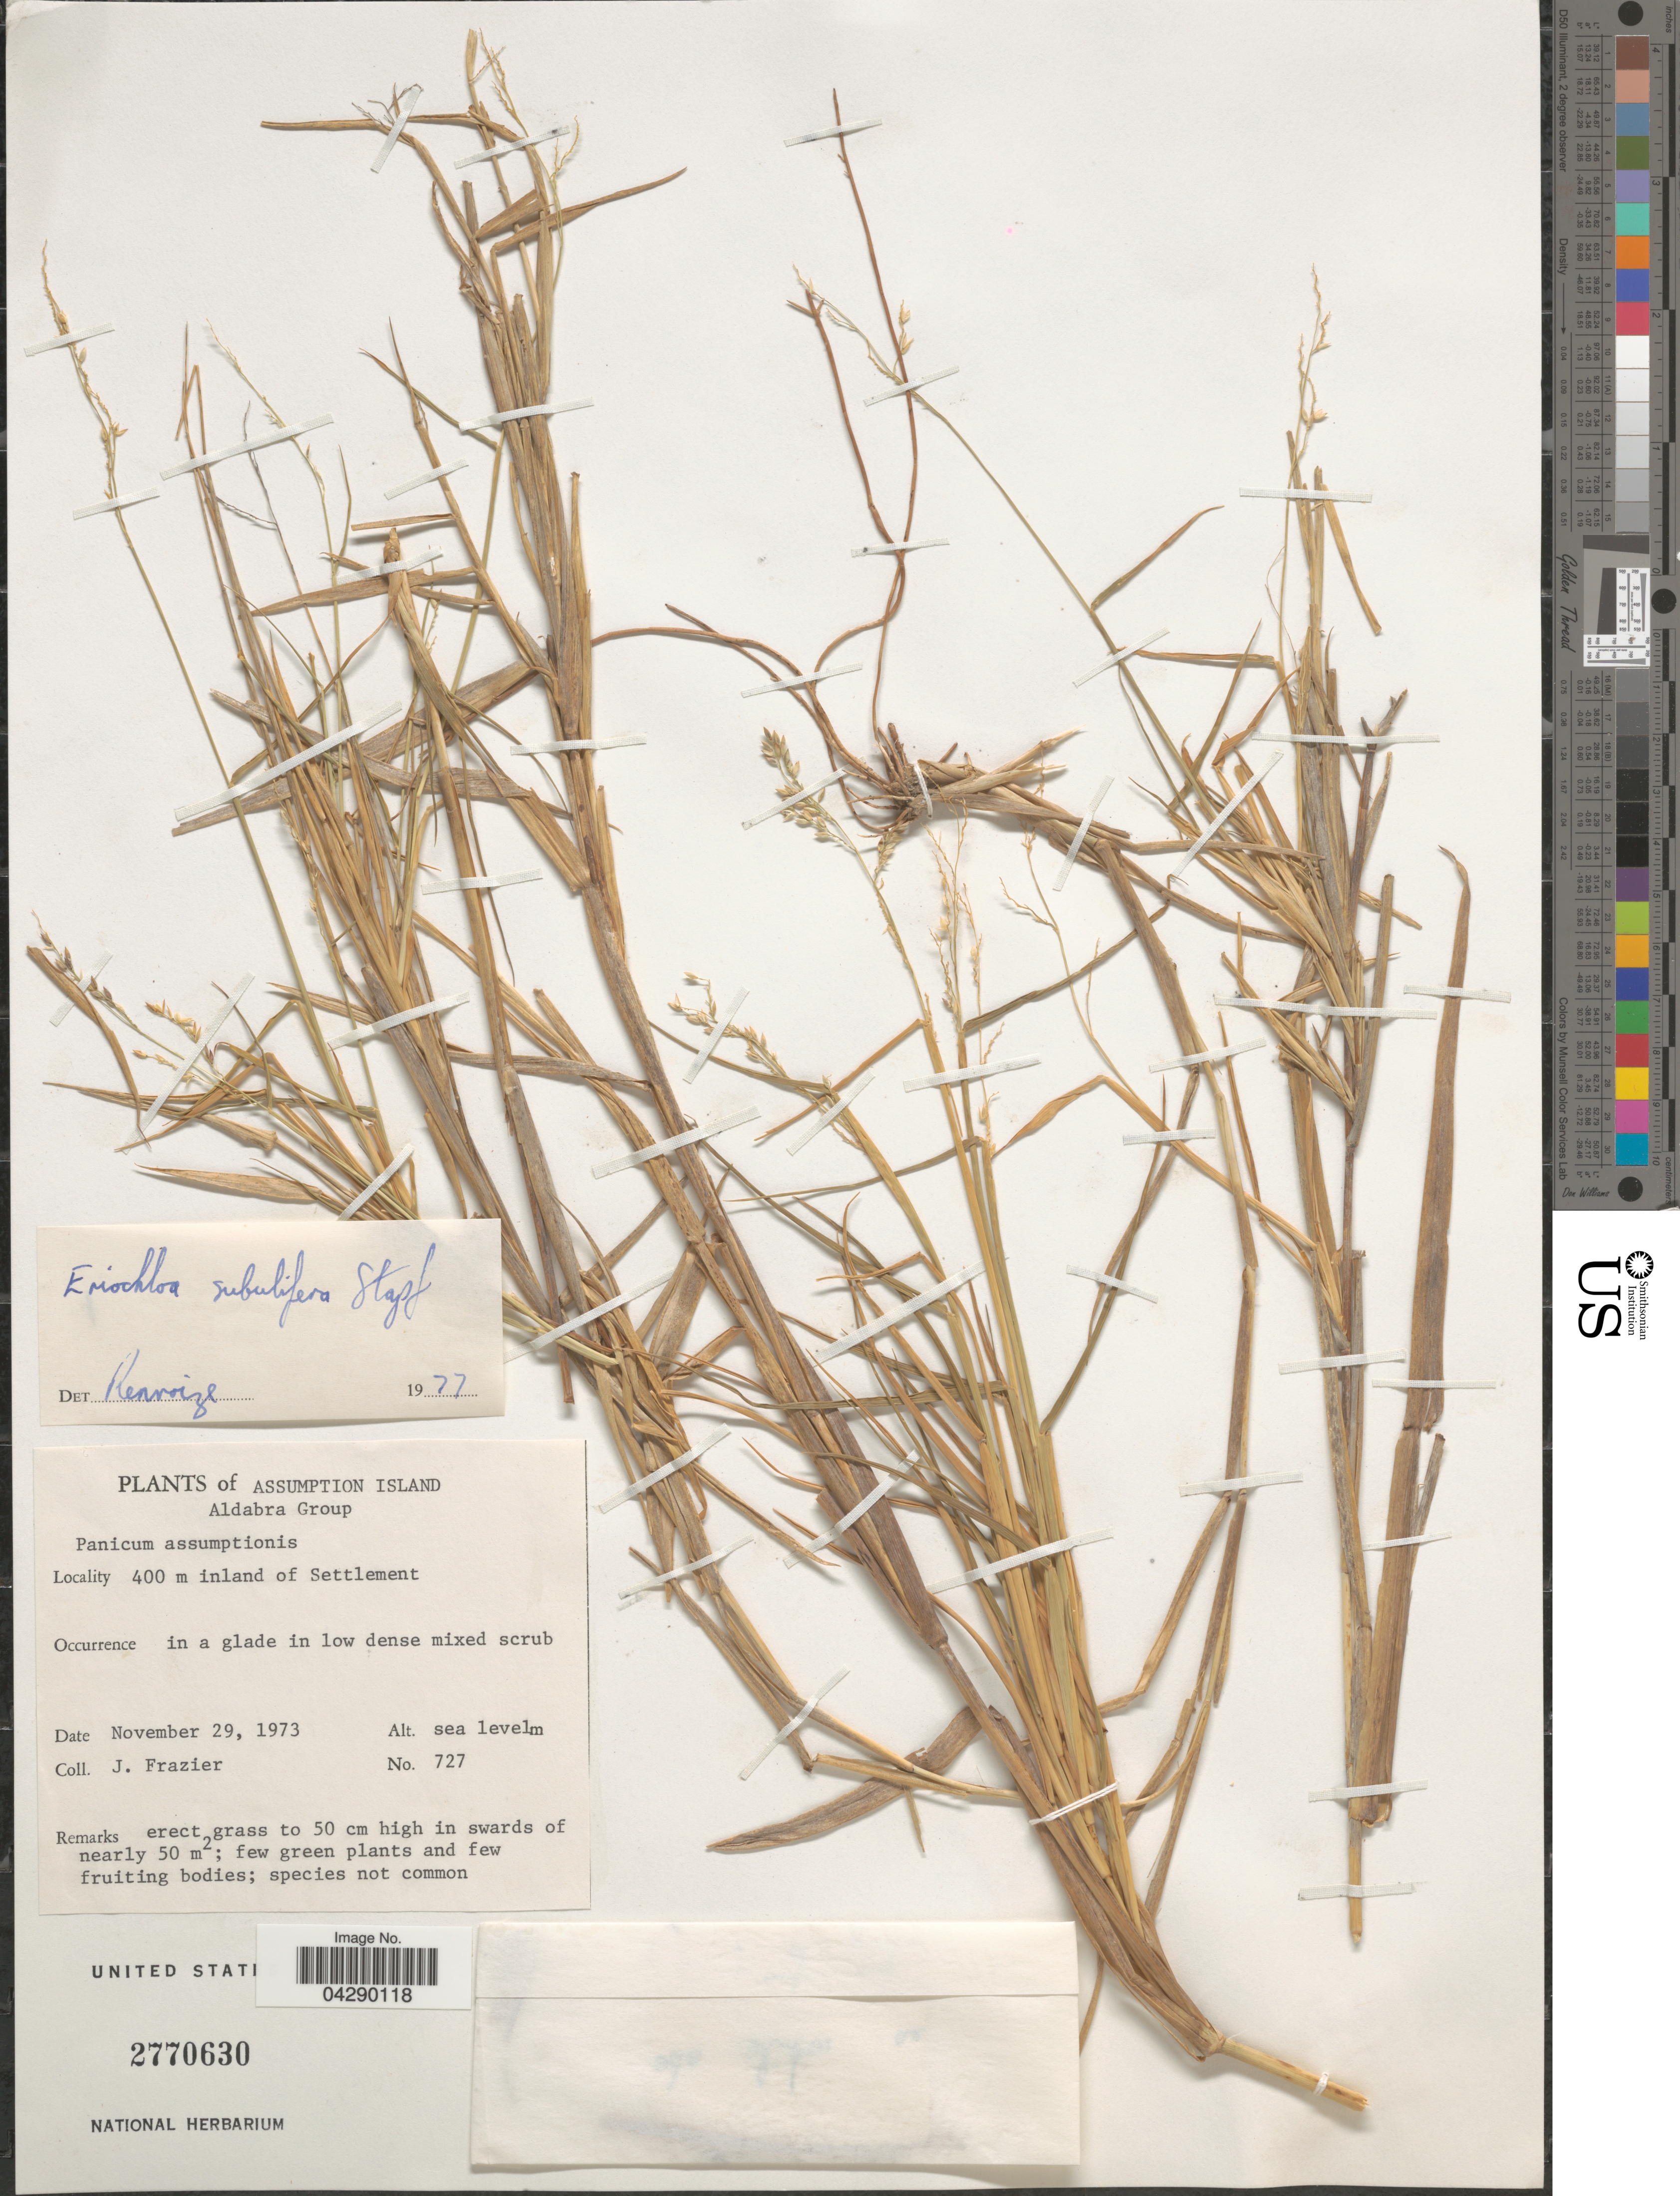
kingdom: Plantae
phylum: Tracheophyta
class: Liliopsida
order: Poales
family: Poaceae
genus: Eriochloa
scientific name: Eriochloa subulifera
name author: Stapf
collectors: J. Frazier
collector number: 727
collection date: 1973-11-29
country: Seychelles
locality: Assumption Island. Aldabra Group. 400 m inland of Settlement.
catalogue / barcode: US 2770630